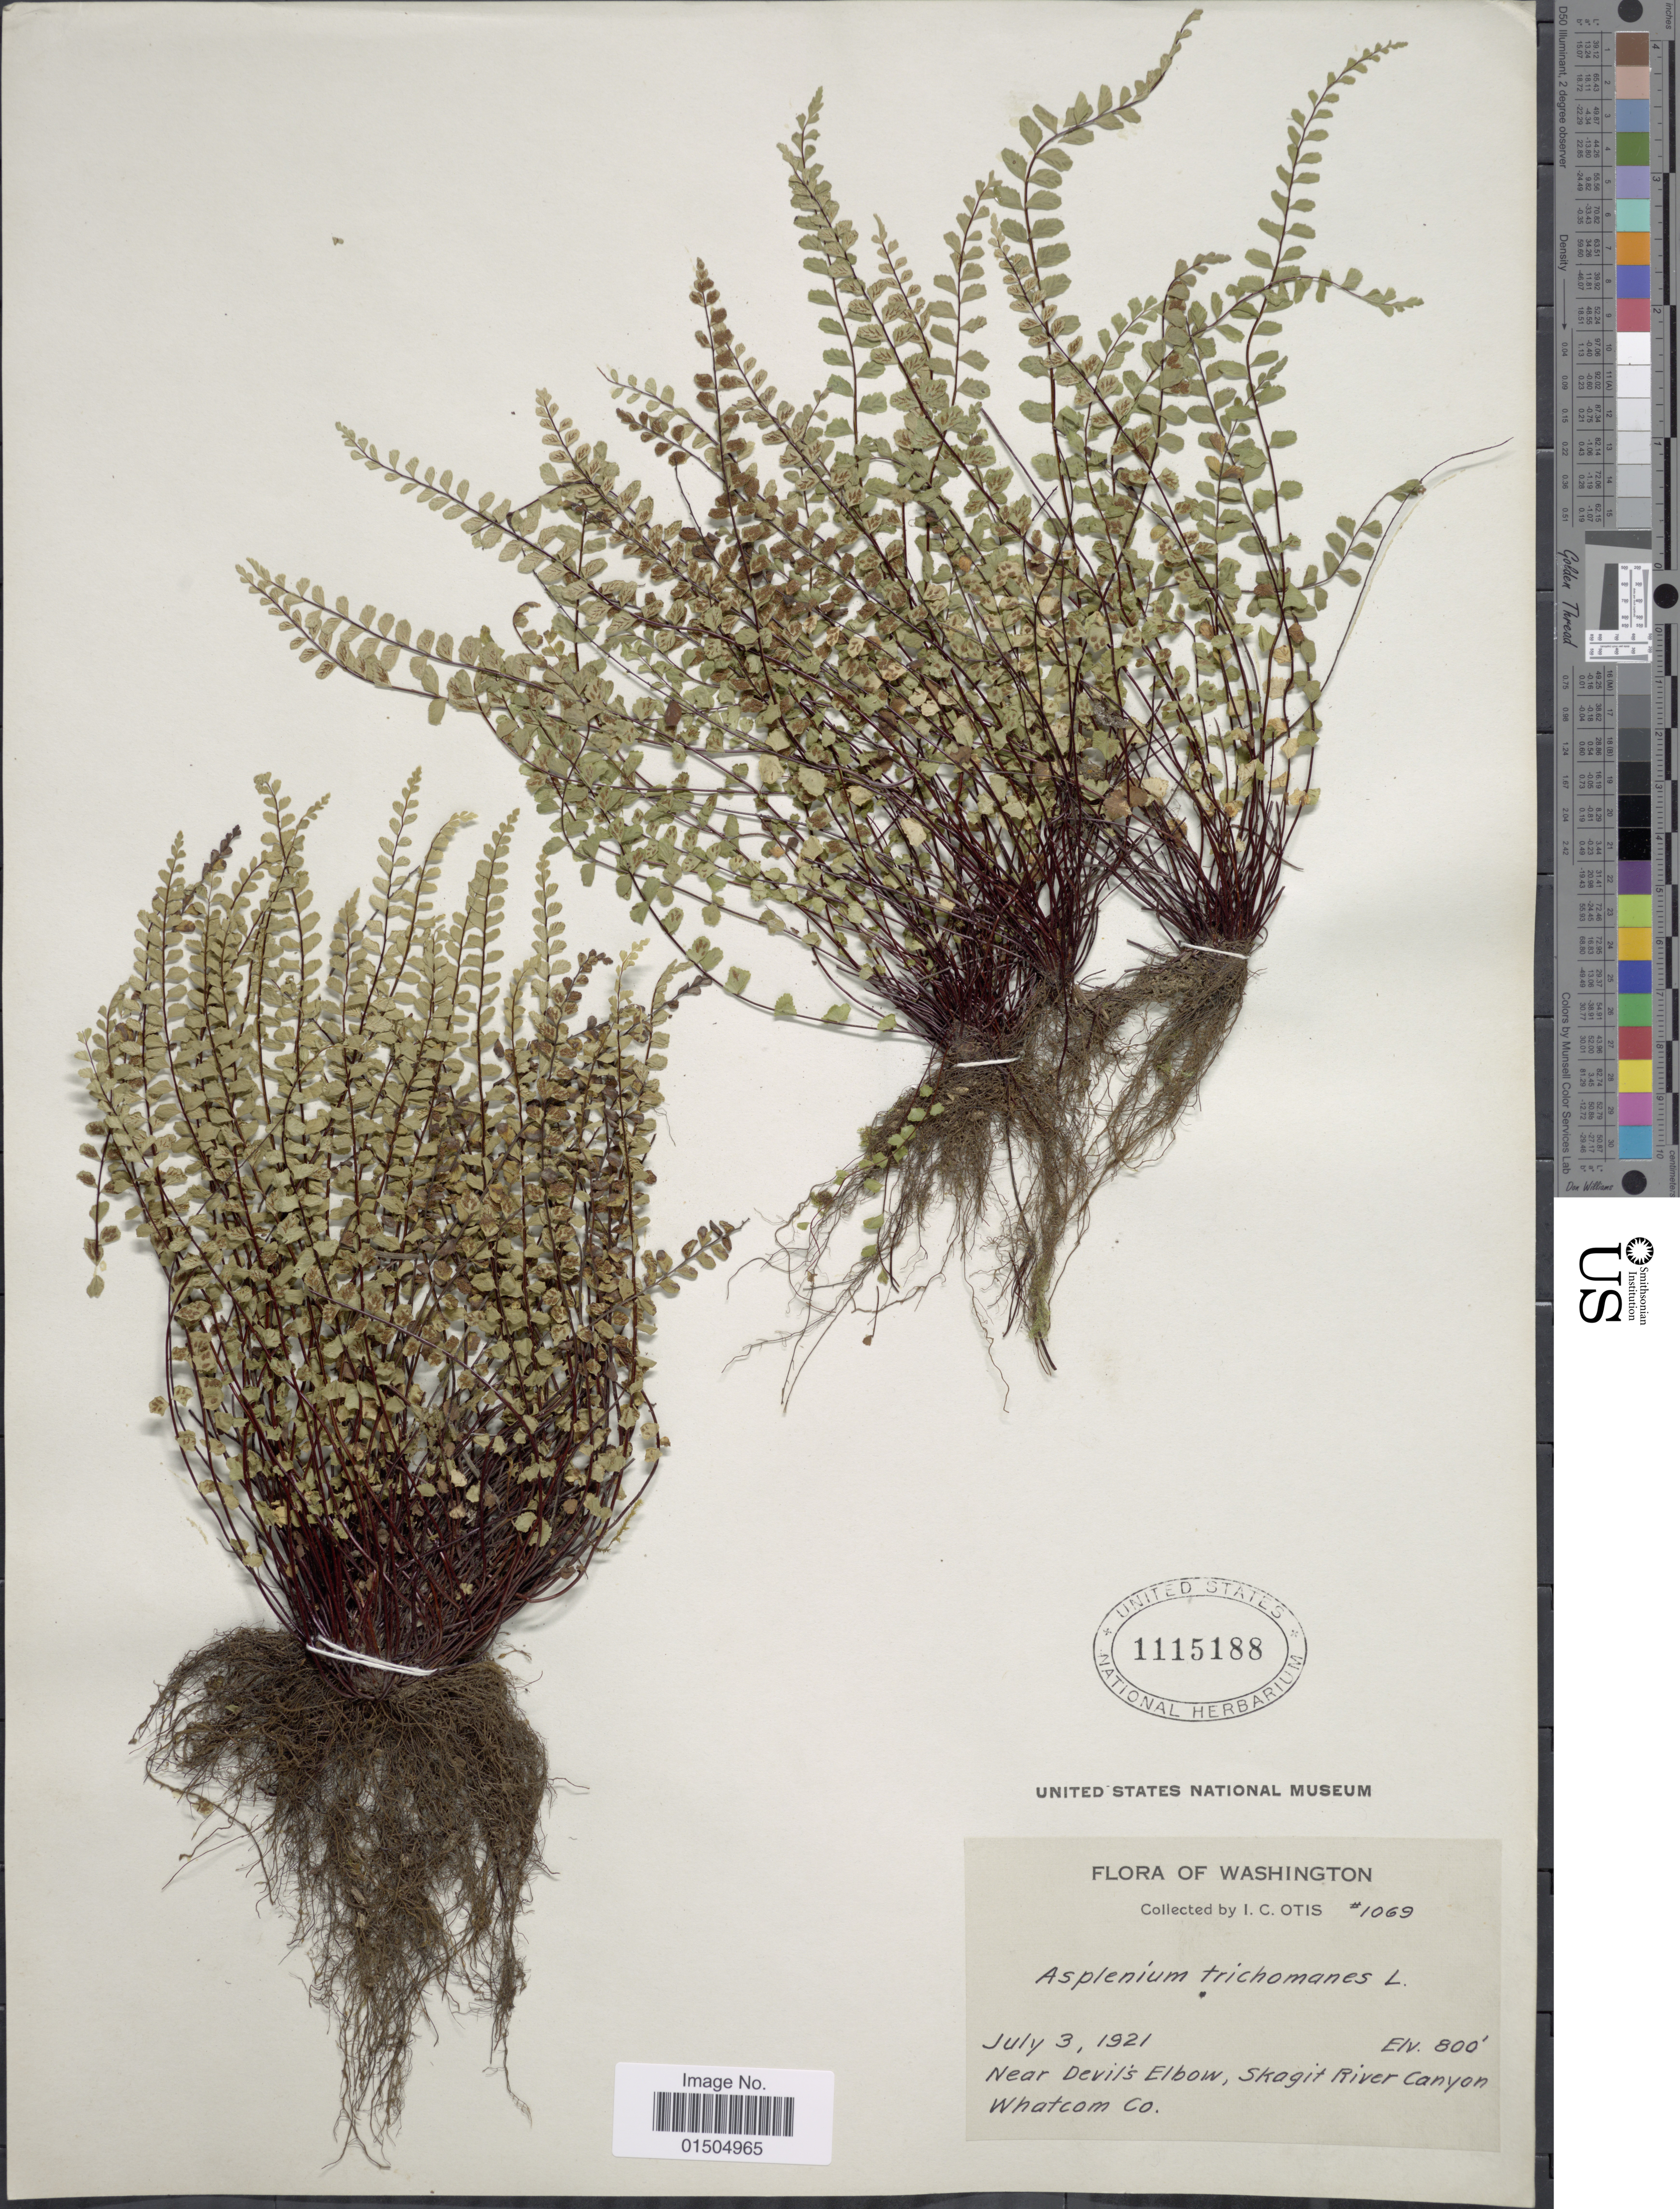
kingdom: Plantae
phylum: Tracheophyta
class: Polypodiopsida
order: Polypodiales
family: Aspleniaceae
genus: Asplenium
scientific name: Asplenium trichomanes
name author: L.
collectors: I. C. Otis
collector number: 1069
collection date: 1921-07-03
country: United States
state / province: Washington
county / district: Whatcom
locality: Near Devil's Elbow, Skagit River Canyon, Whatcom Co.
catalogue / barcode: US 1115188